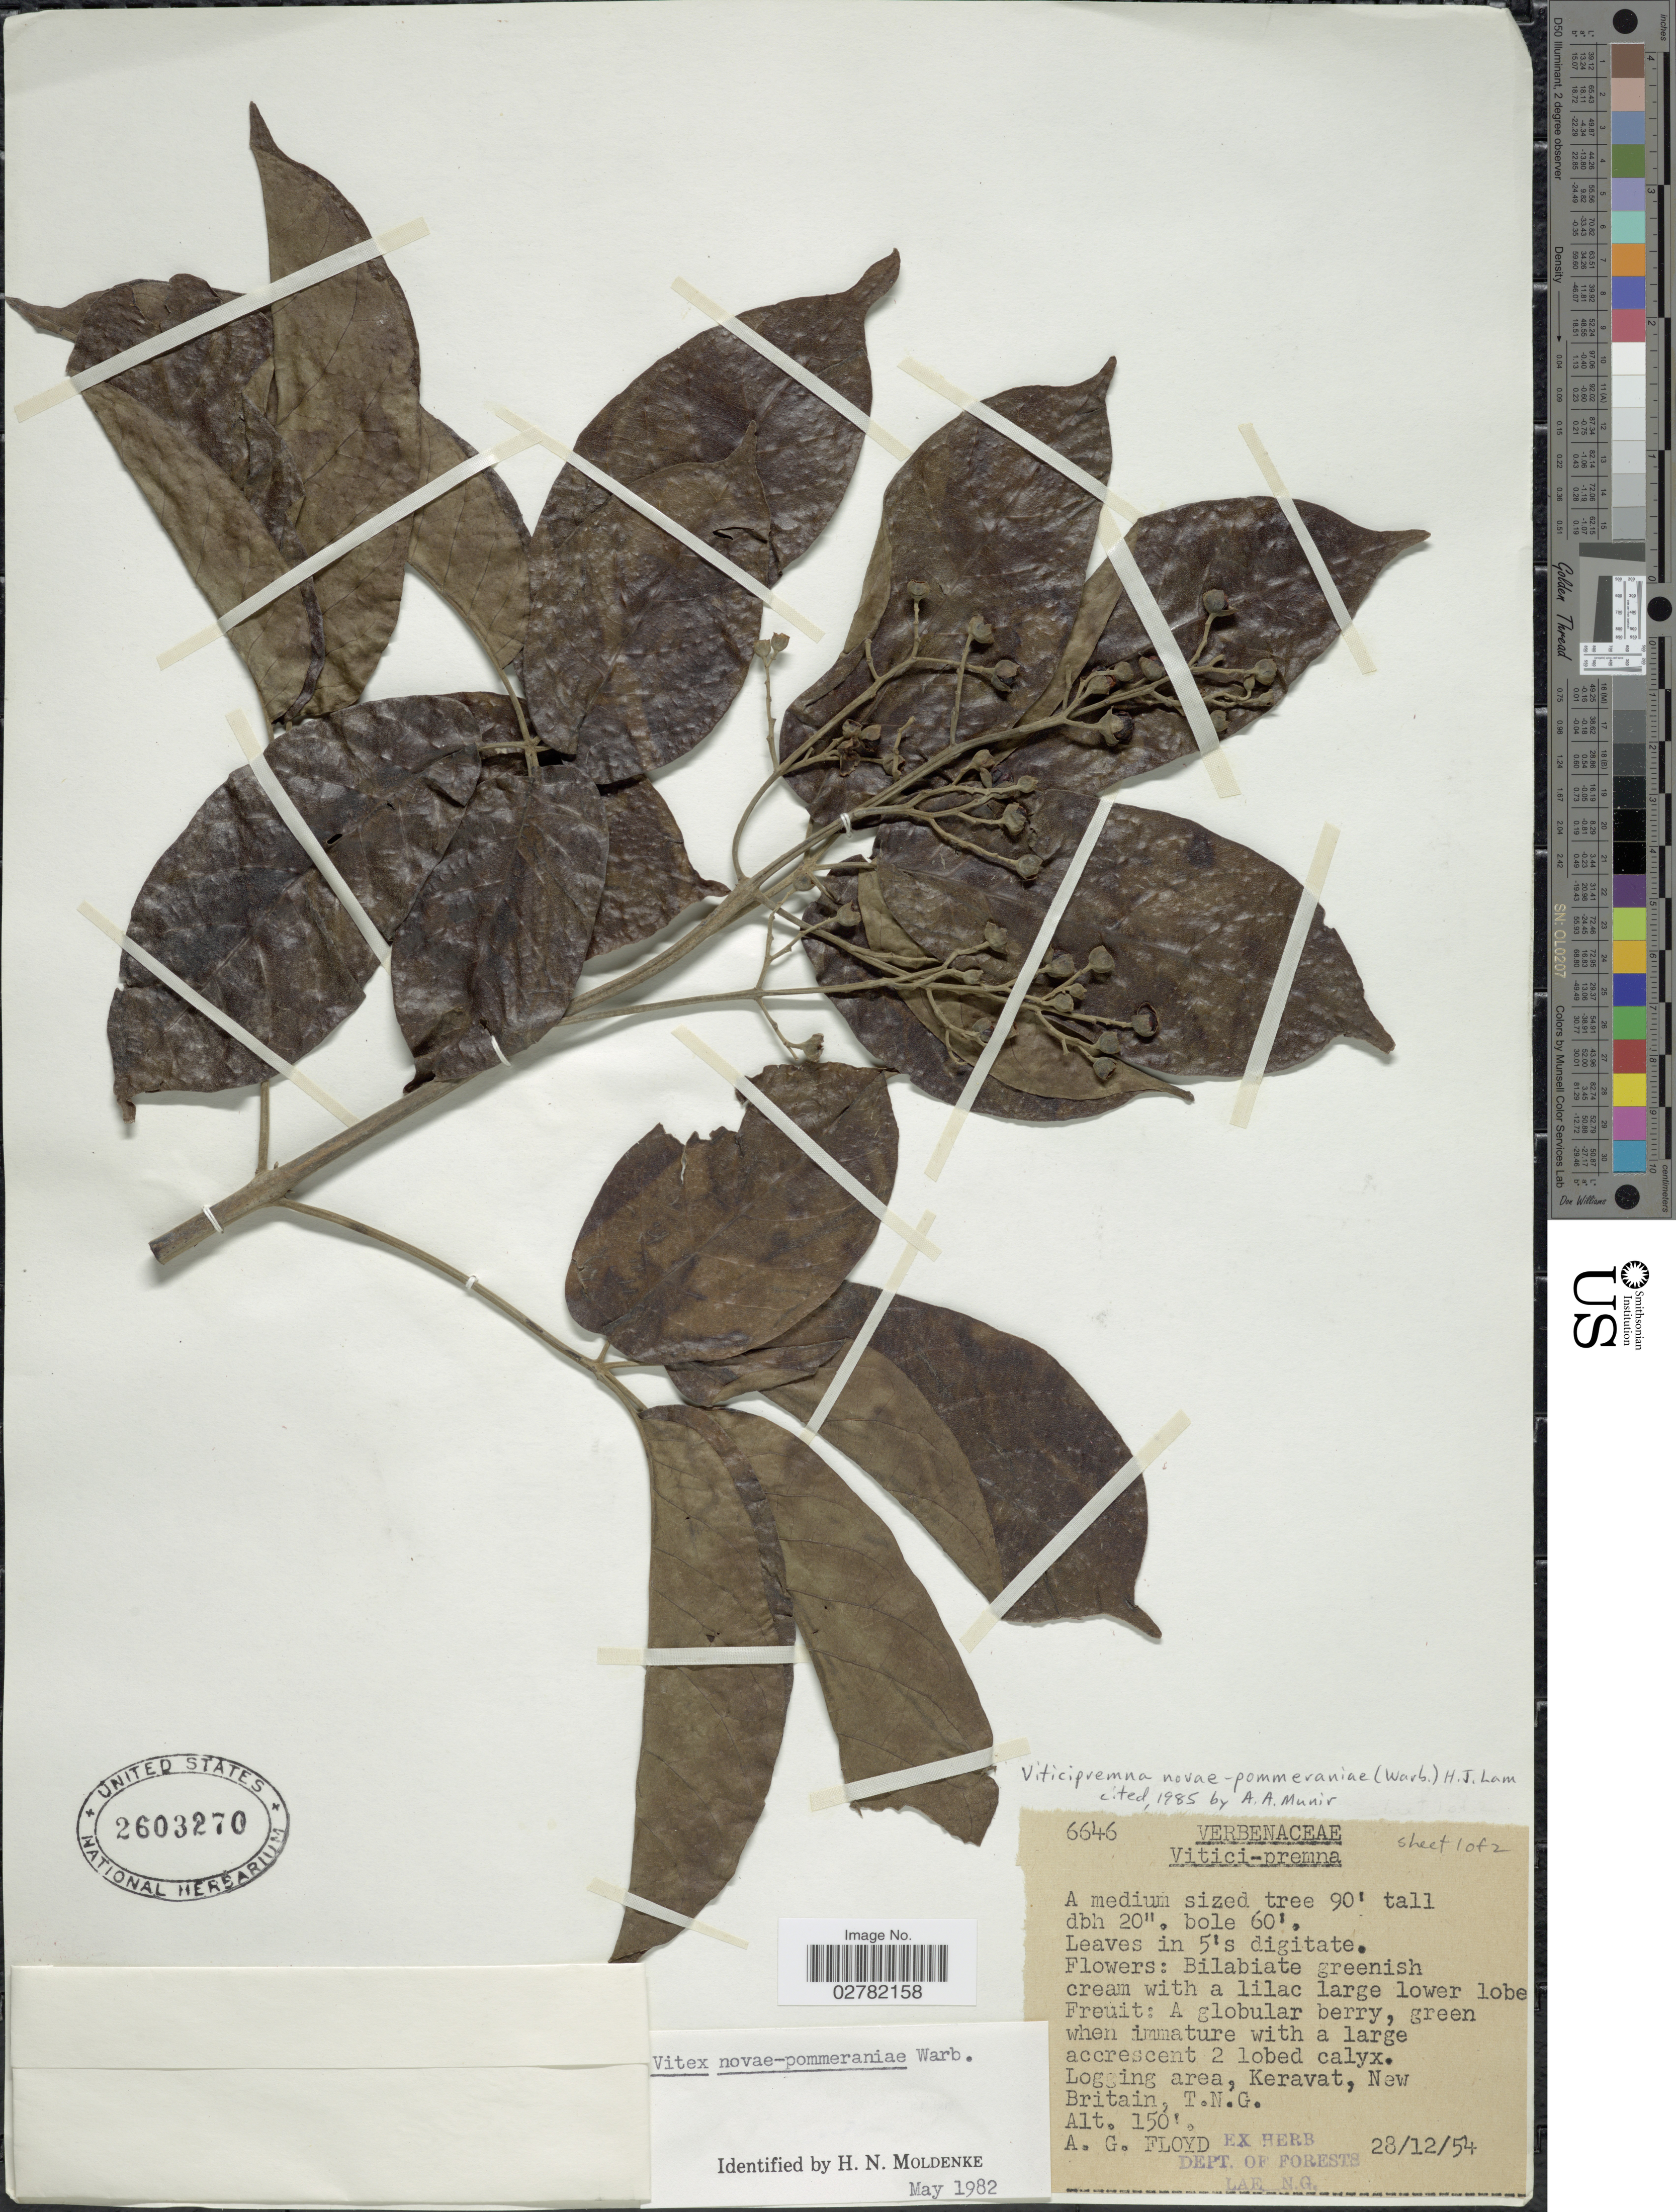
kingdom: Plantae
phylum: Tracheophyta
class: Magnoliopsida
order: Lamiales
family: Lamiaceae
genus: Viticipremna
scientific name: Viticipremna novae-pommeraniae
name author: (Warb.) H.J. Lam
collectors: A. G. Floyd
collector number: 6646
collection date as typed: Transcribed d/m/y: 28/12/54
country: Papua New Guinea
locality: Logging area, Keravat, New Britain, T.N.G.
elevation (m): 46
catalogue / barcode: US 2603270